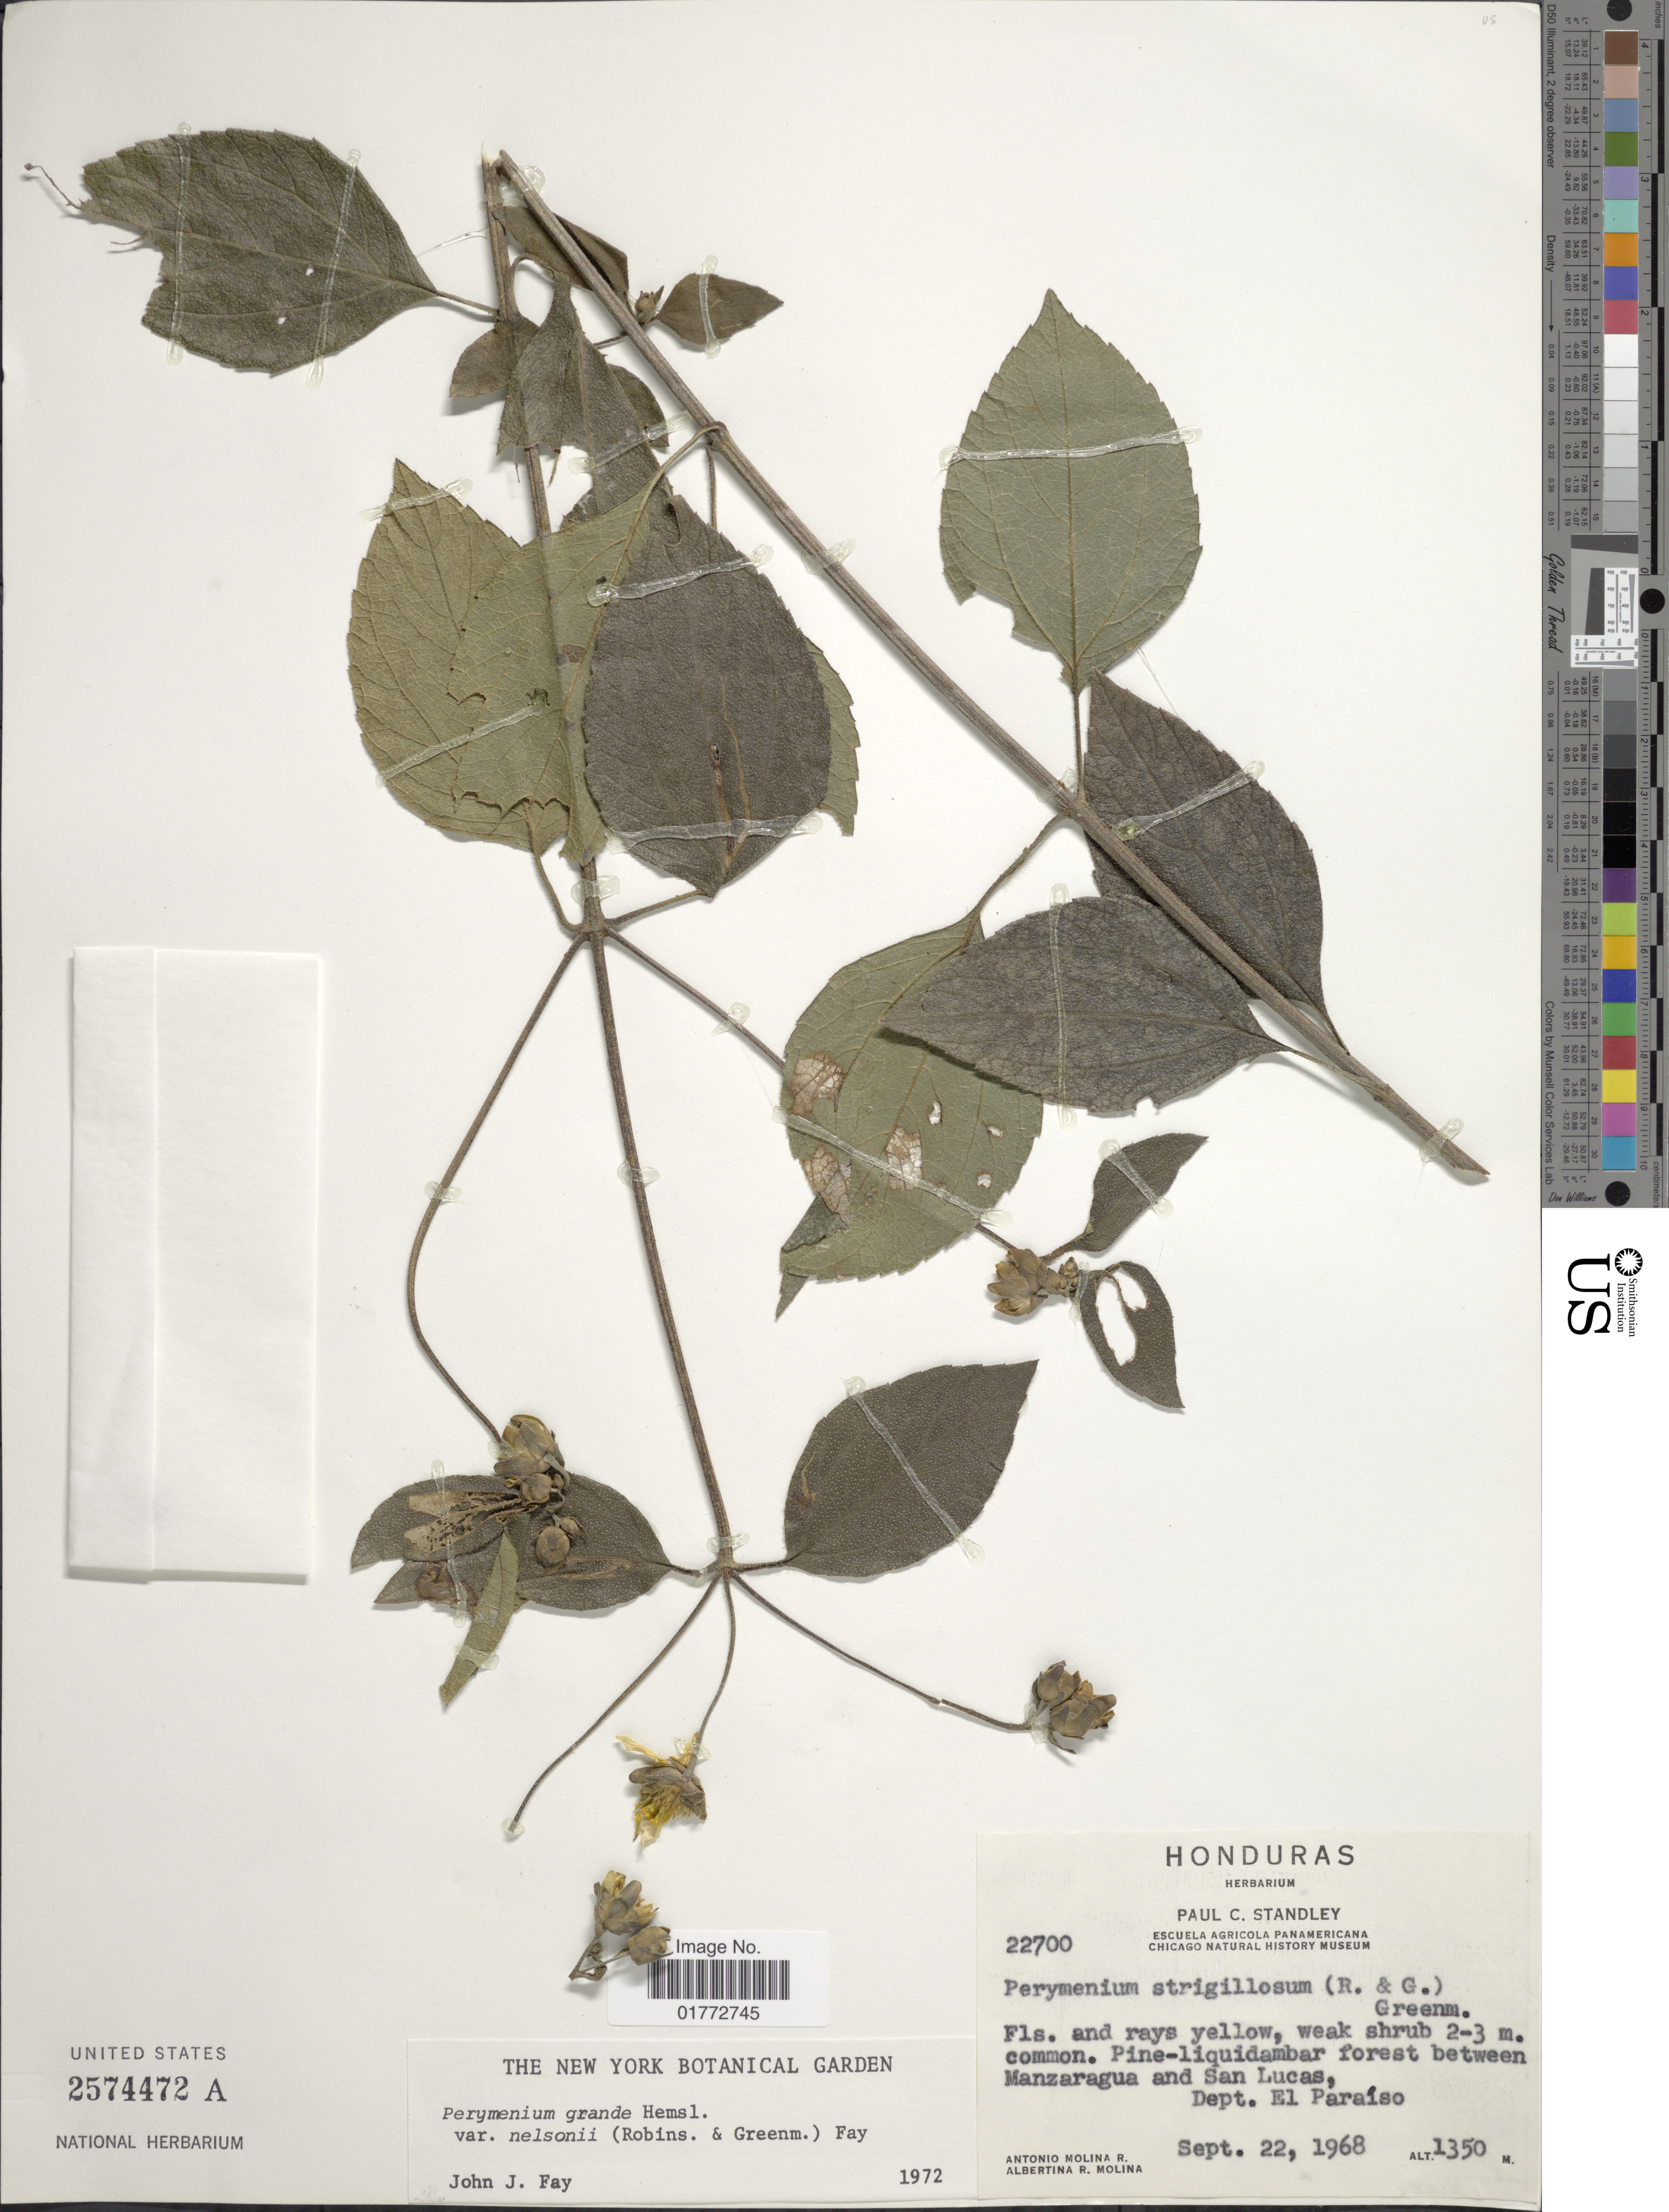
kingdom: Plantae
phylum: Tracheophyta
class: Magnoliopsida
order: Asterales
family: Asteraceae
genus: Perymenium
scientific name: Perymenium grande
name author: Hemsl.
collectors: A. Molina R. & A. R. Molina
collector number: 22700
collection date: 1968-09-22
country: Honduras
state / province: El Paraíso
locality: Pine-liquidambar forest between Manzaragua and San Lucas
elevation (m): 1350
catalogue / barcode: US 2574472A